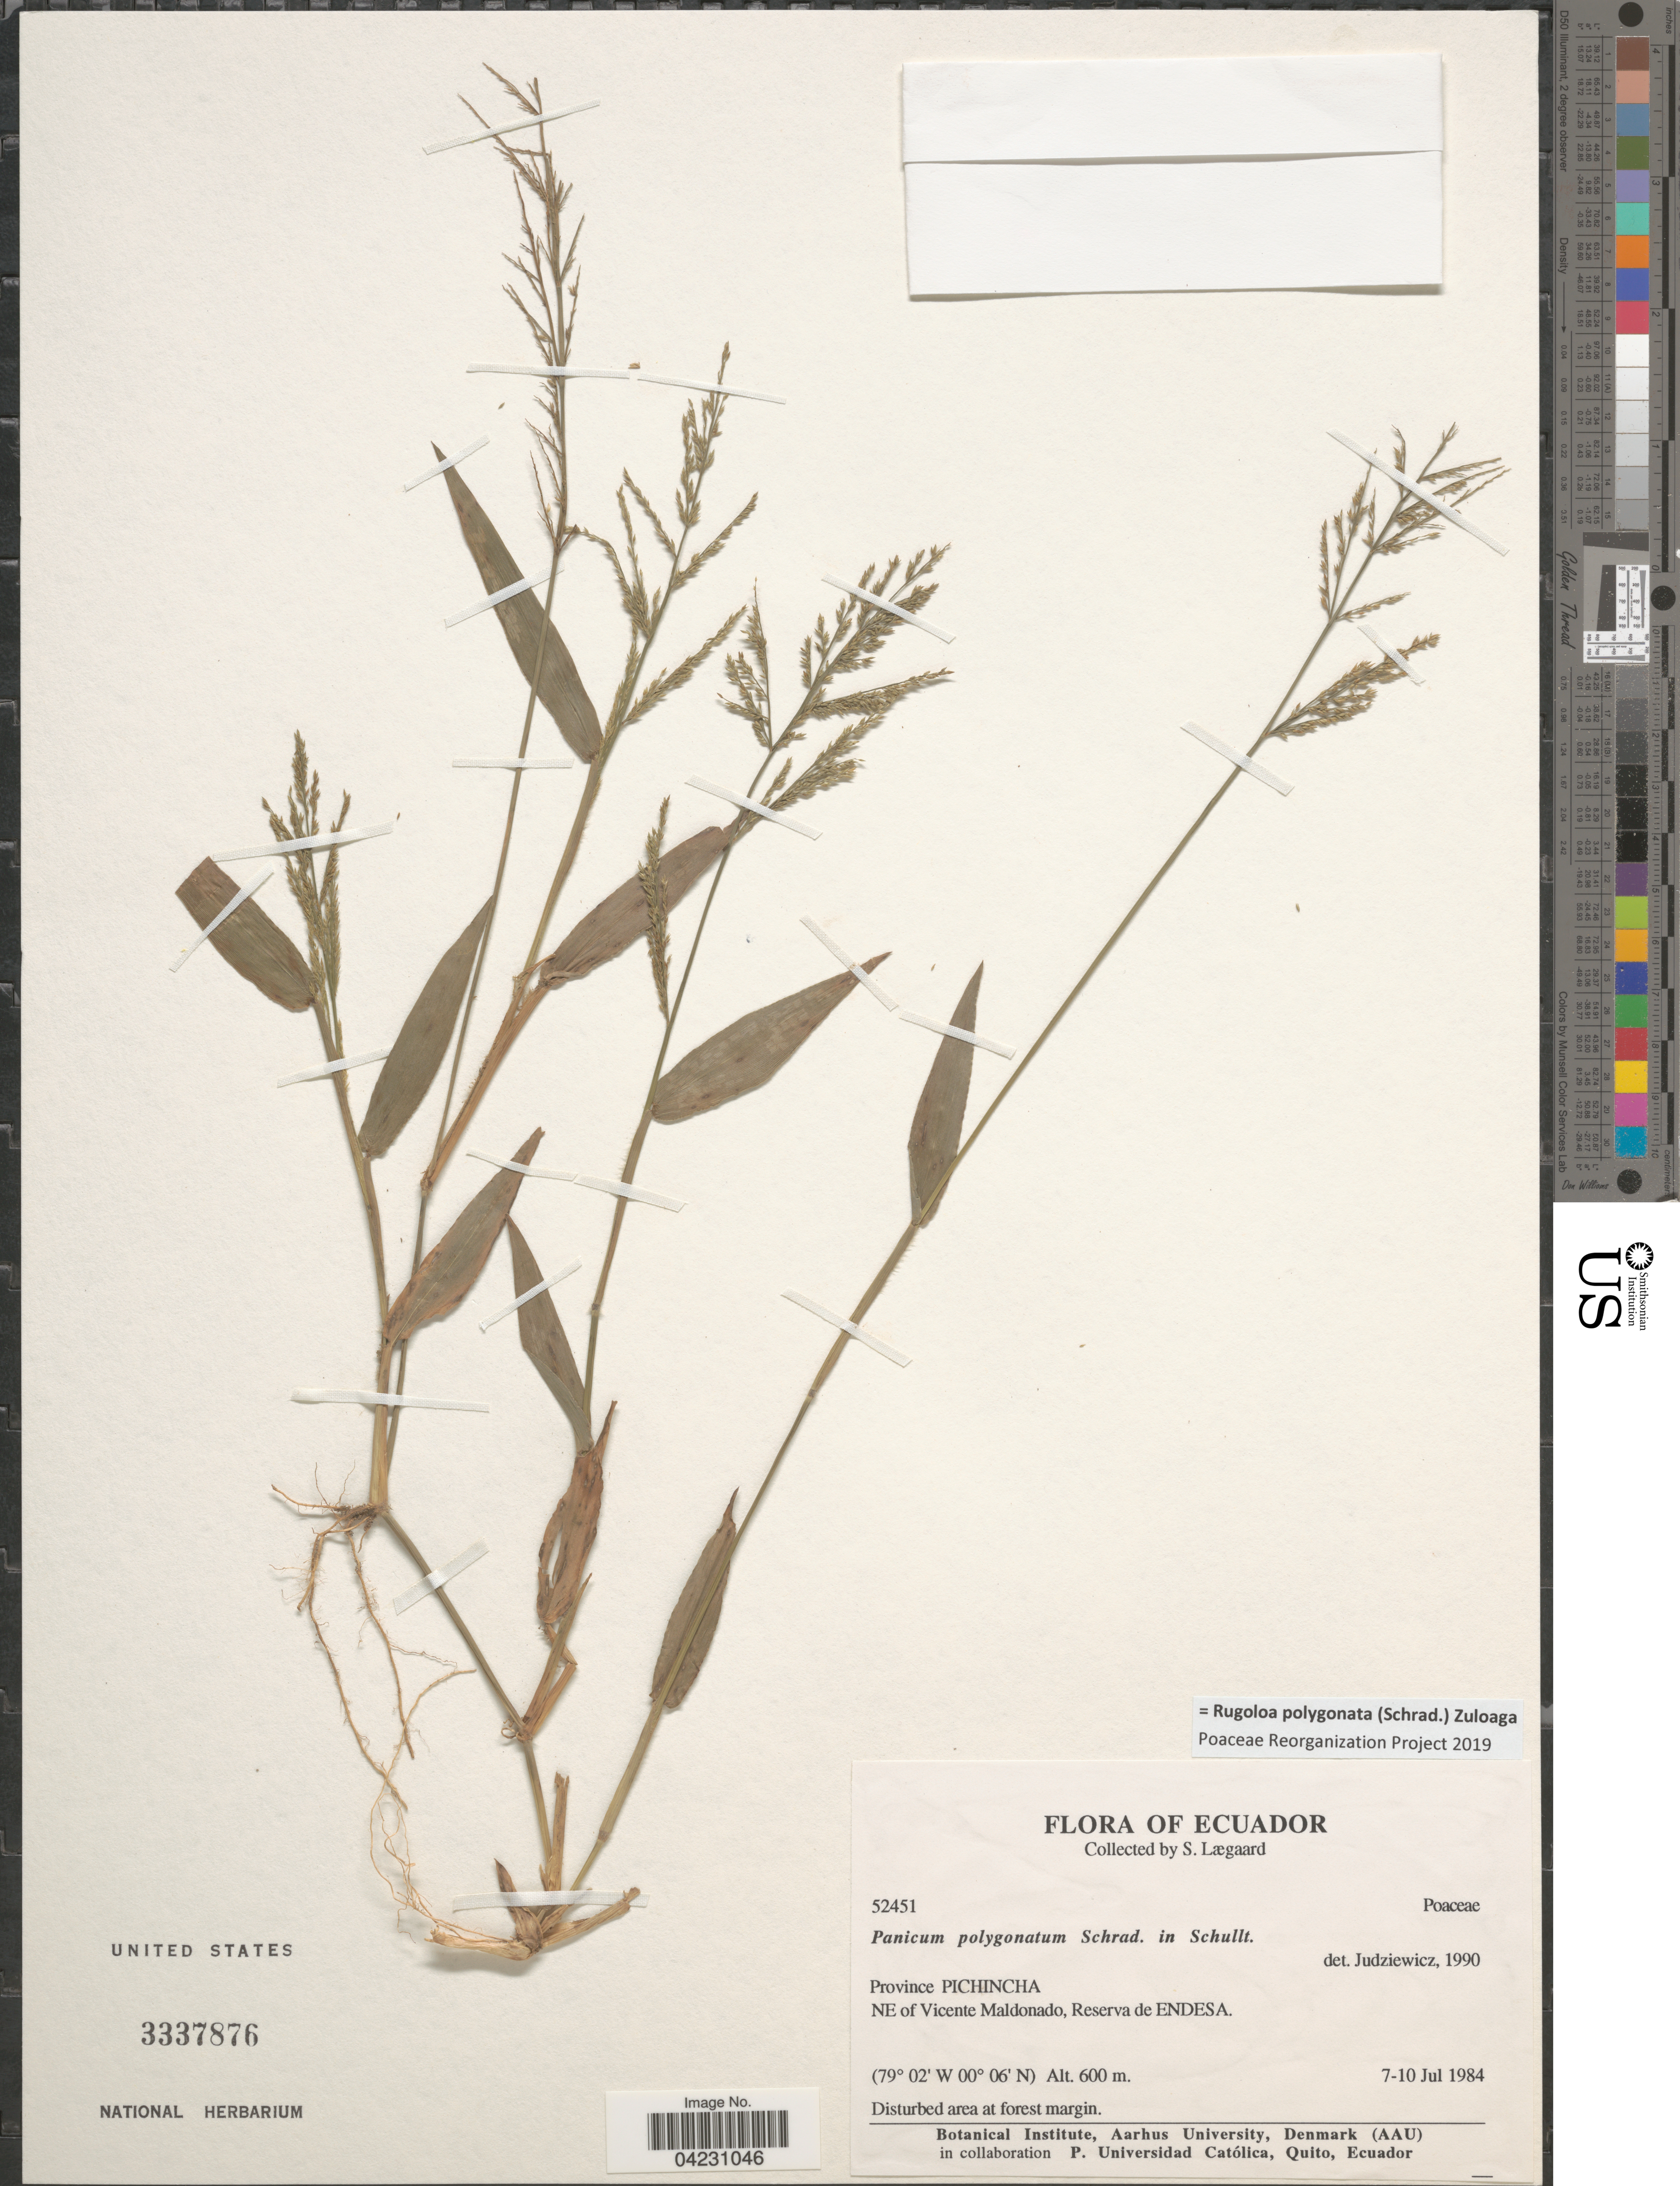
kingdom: Plantae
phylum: Tracheophyta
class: Liliopsida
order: Poales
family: Poaceae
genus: Rugoloa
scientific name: Rugoloa polygonata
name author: (Schrad.) Zuloaga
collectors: S. Lægaard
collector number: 52451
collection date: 1984-07-07/1984-07-10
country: Ecuador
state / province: Pichincha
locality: Province Pichincha. NE of Vicente Maldonado, Reserva de Endesa. Disturbed area at forest margin.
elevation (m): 600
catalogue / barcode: US 3337876